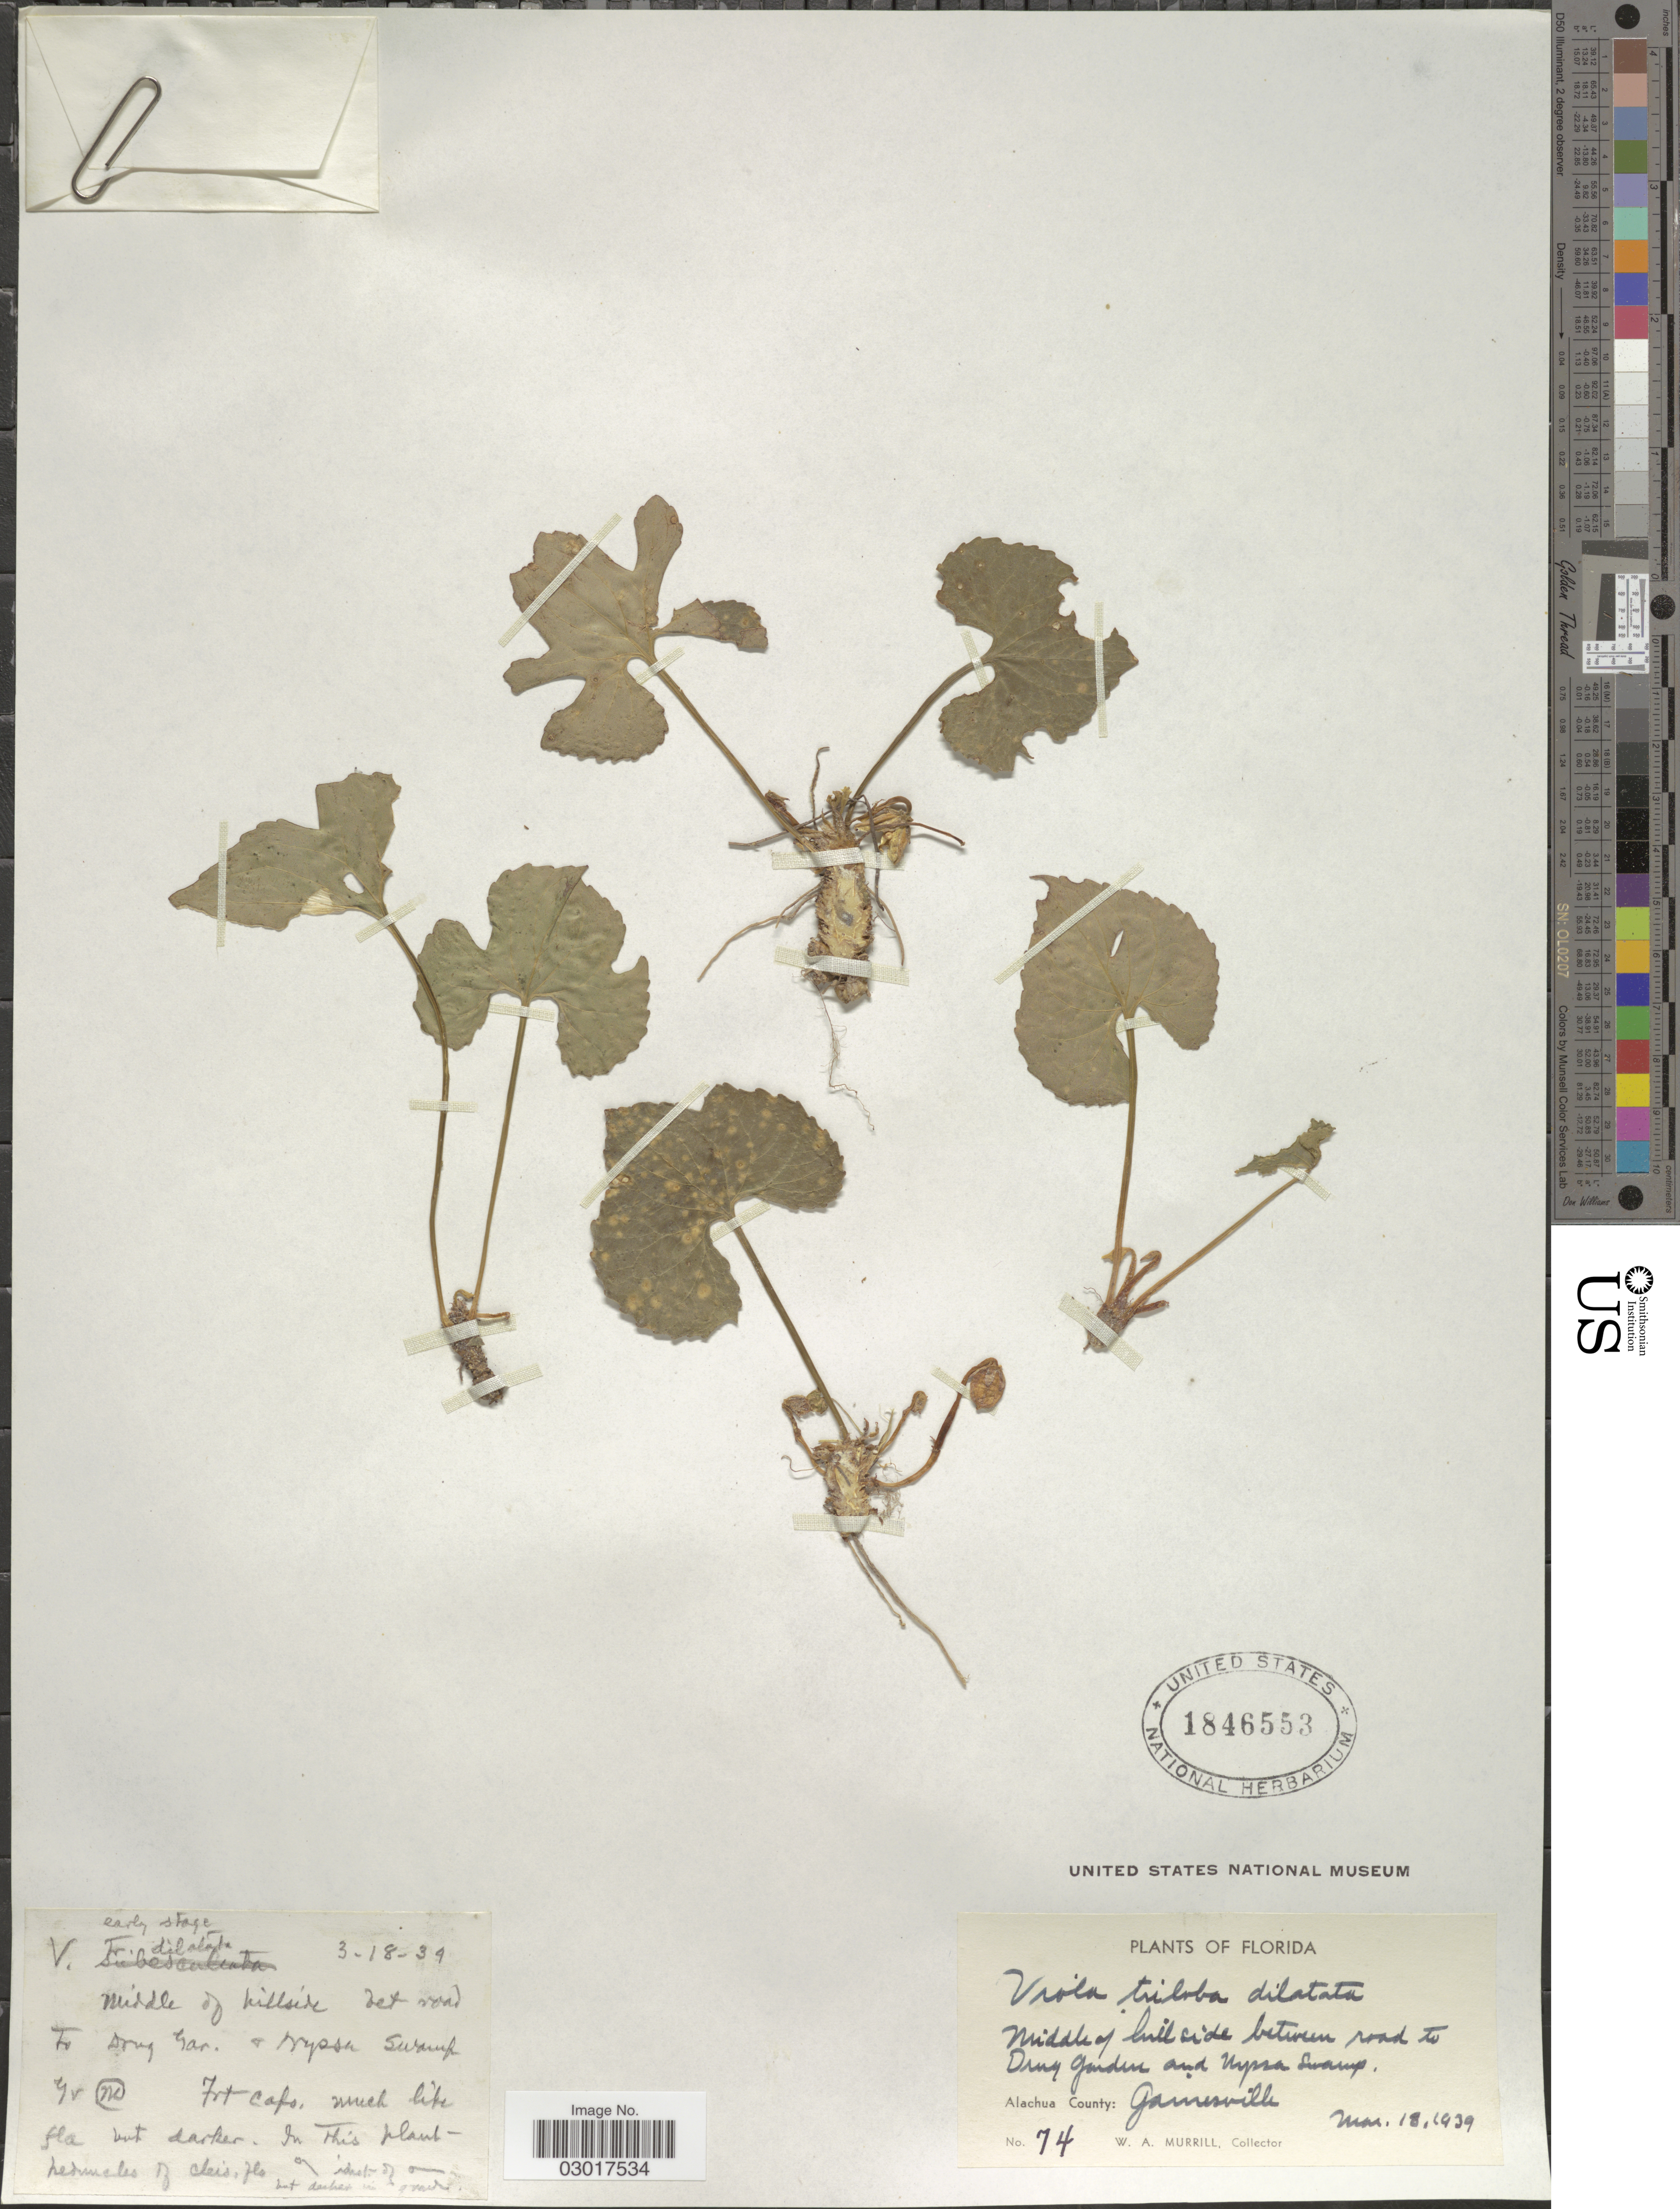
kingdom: Plantae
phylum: Tracheophyta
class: Magnoliopsida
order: Malpighiales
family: Violaceae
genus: Viola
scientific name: Viola triloba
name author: Schwein.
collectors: W. A. Murrill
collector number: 74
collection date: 1939-03-18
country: United States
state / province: Florida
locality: Middle of hillside between road to Drug Garden and Nyssa Swamp. Alachua County: Gainesville.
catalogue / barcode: US 1846553